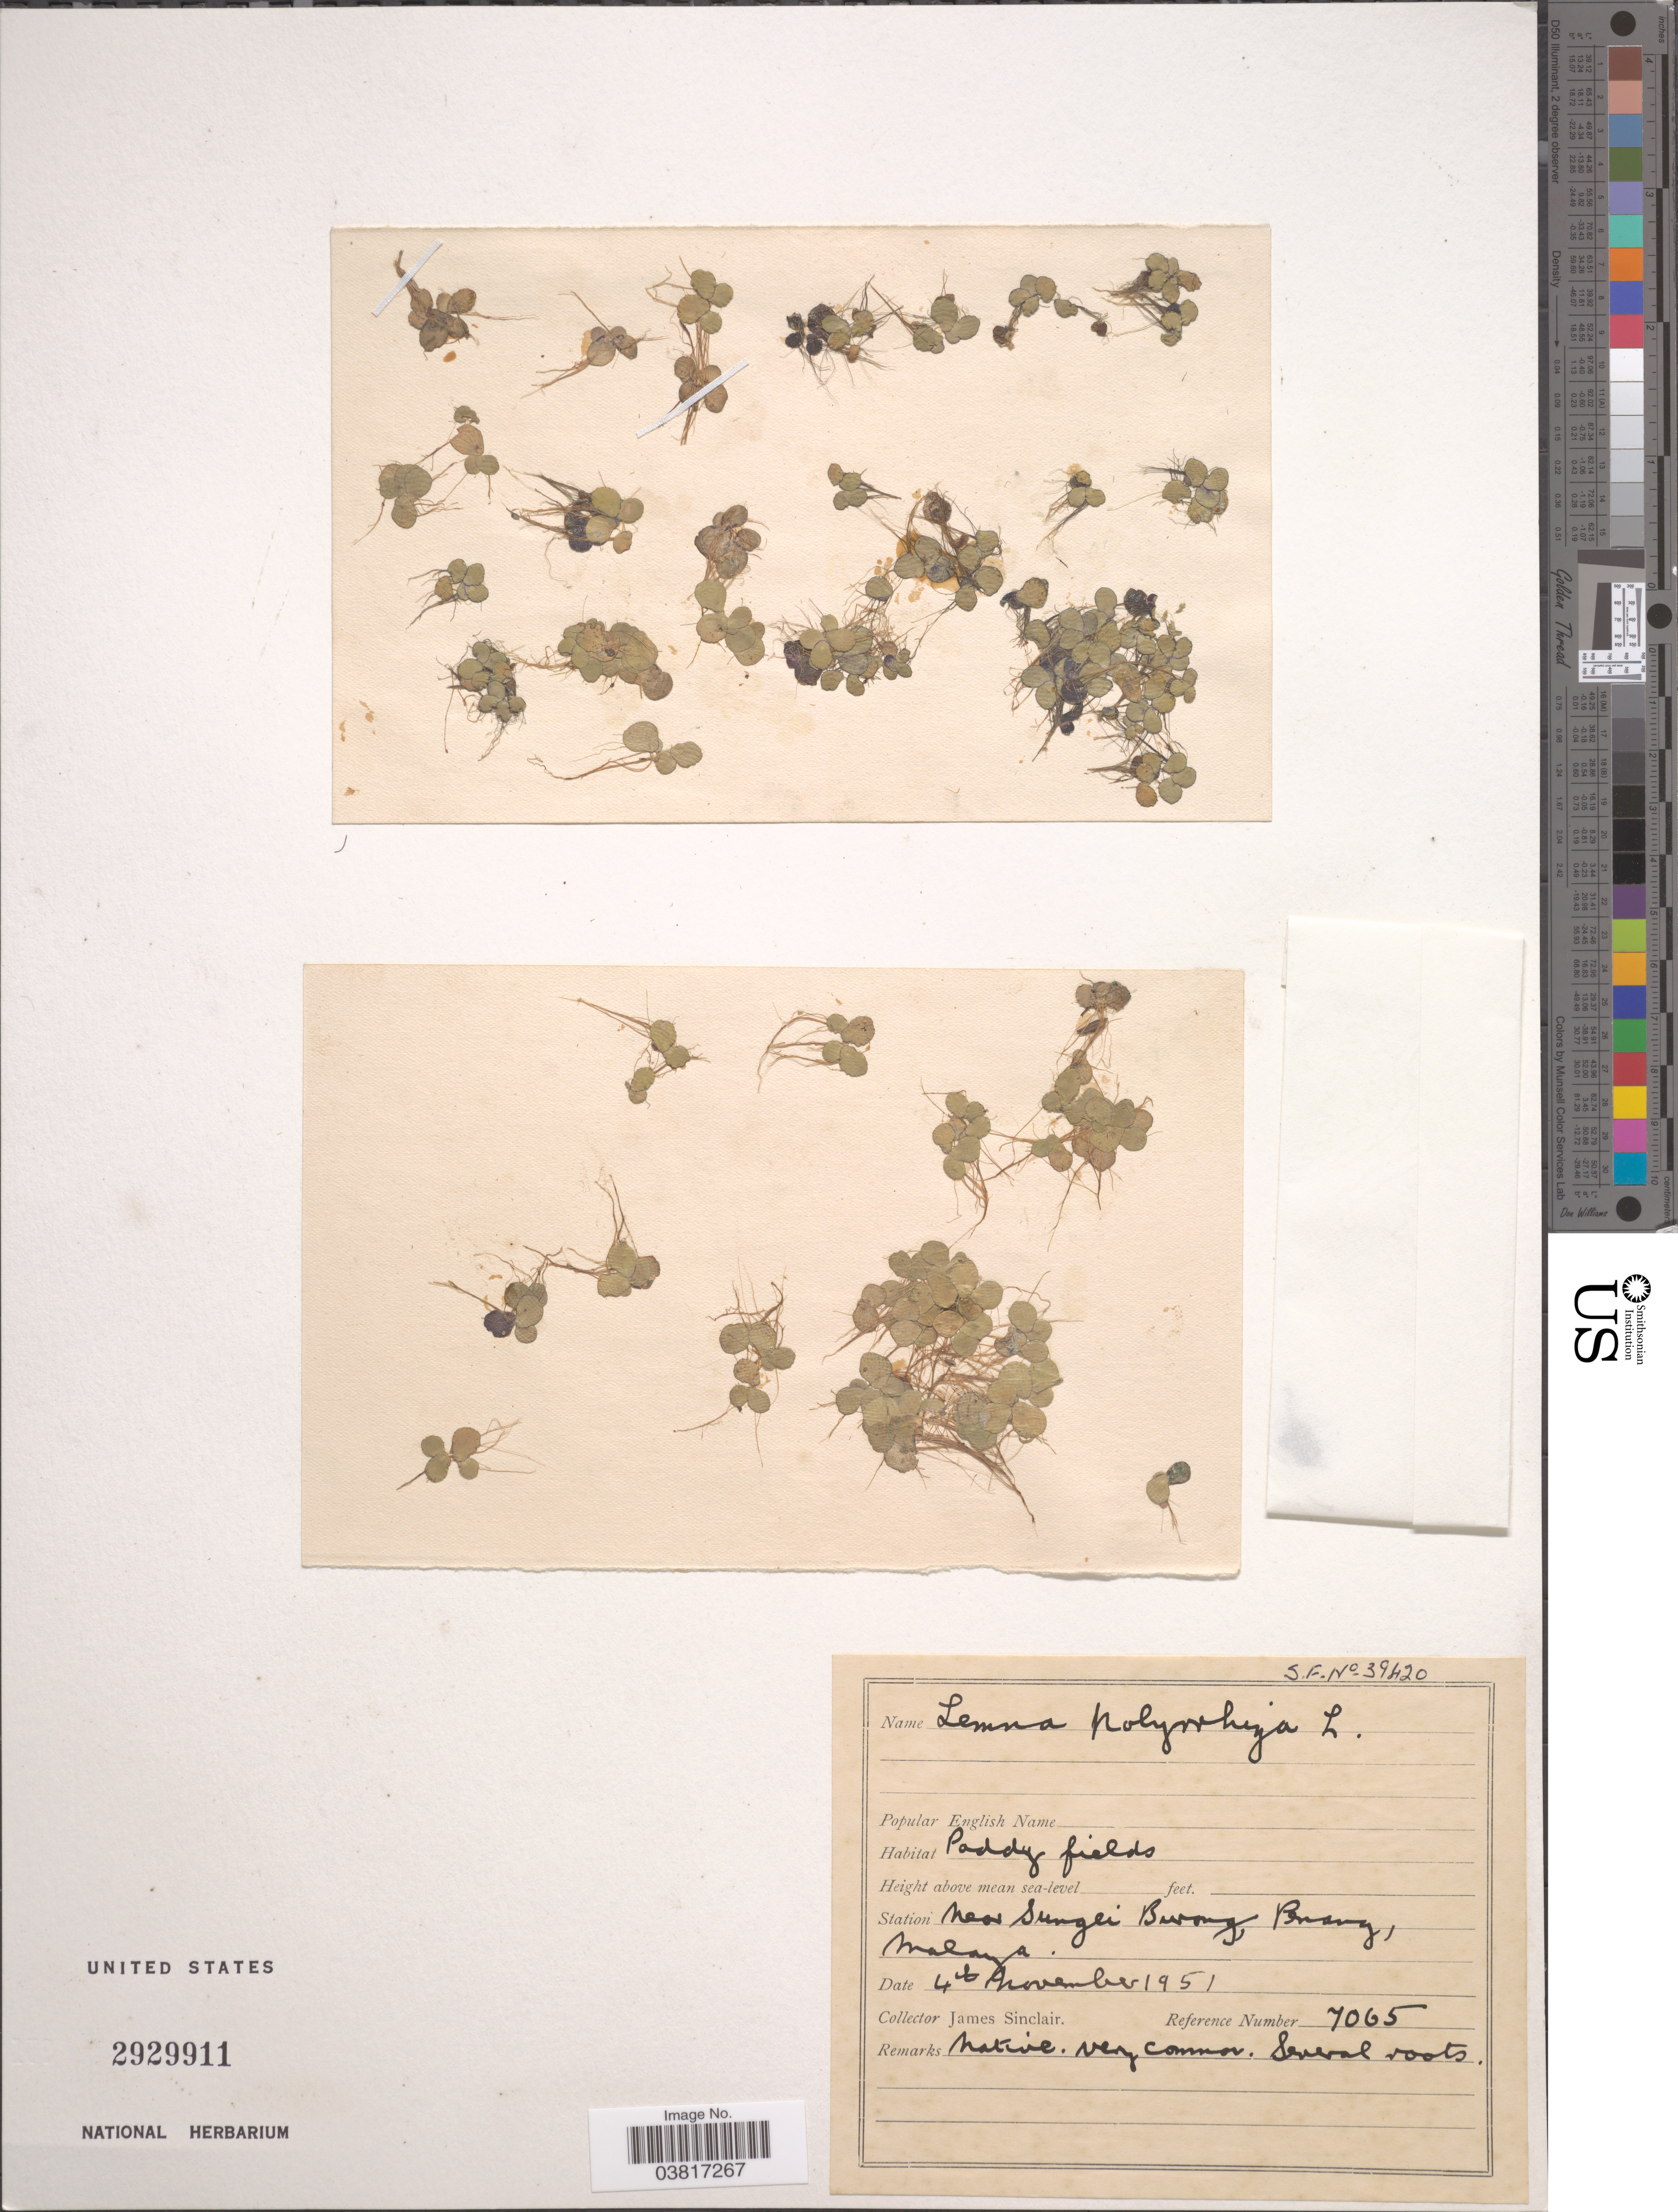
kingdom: Plantae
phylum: Tracheophyta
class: Liliopsida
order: Alismatales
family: Araceae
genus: Spirodela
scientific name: Spirodela polyrrhiza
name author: (L.) Schleid.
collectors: J. Sinclair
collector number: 7065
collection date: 1951-11-04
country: Malaysia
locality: Paddy fields. Station near Sungei Burang, Penang, Malaya.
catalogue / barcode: US 2929911